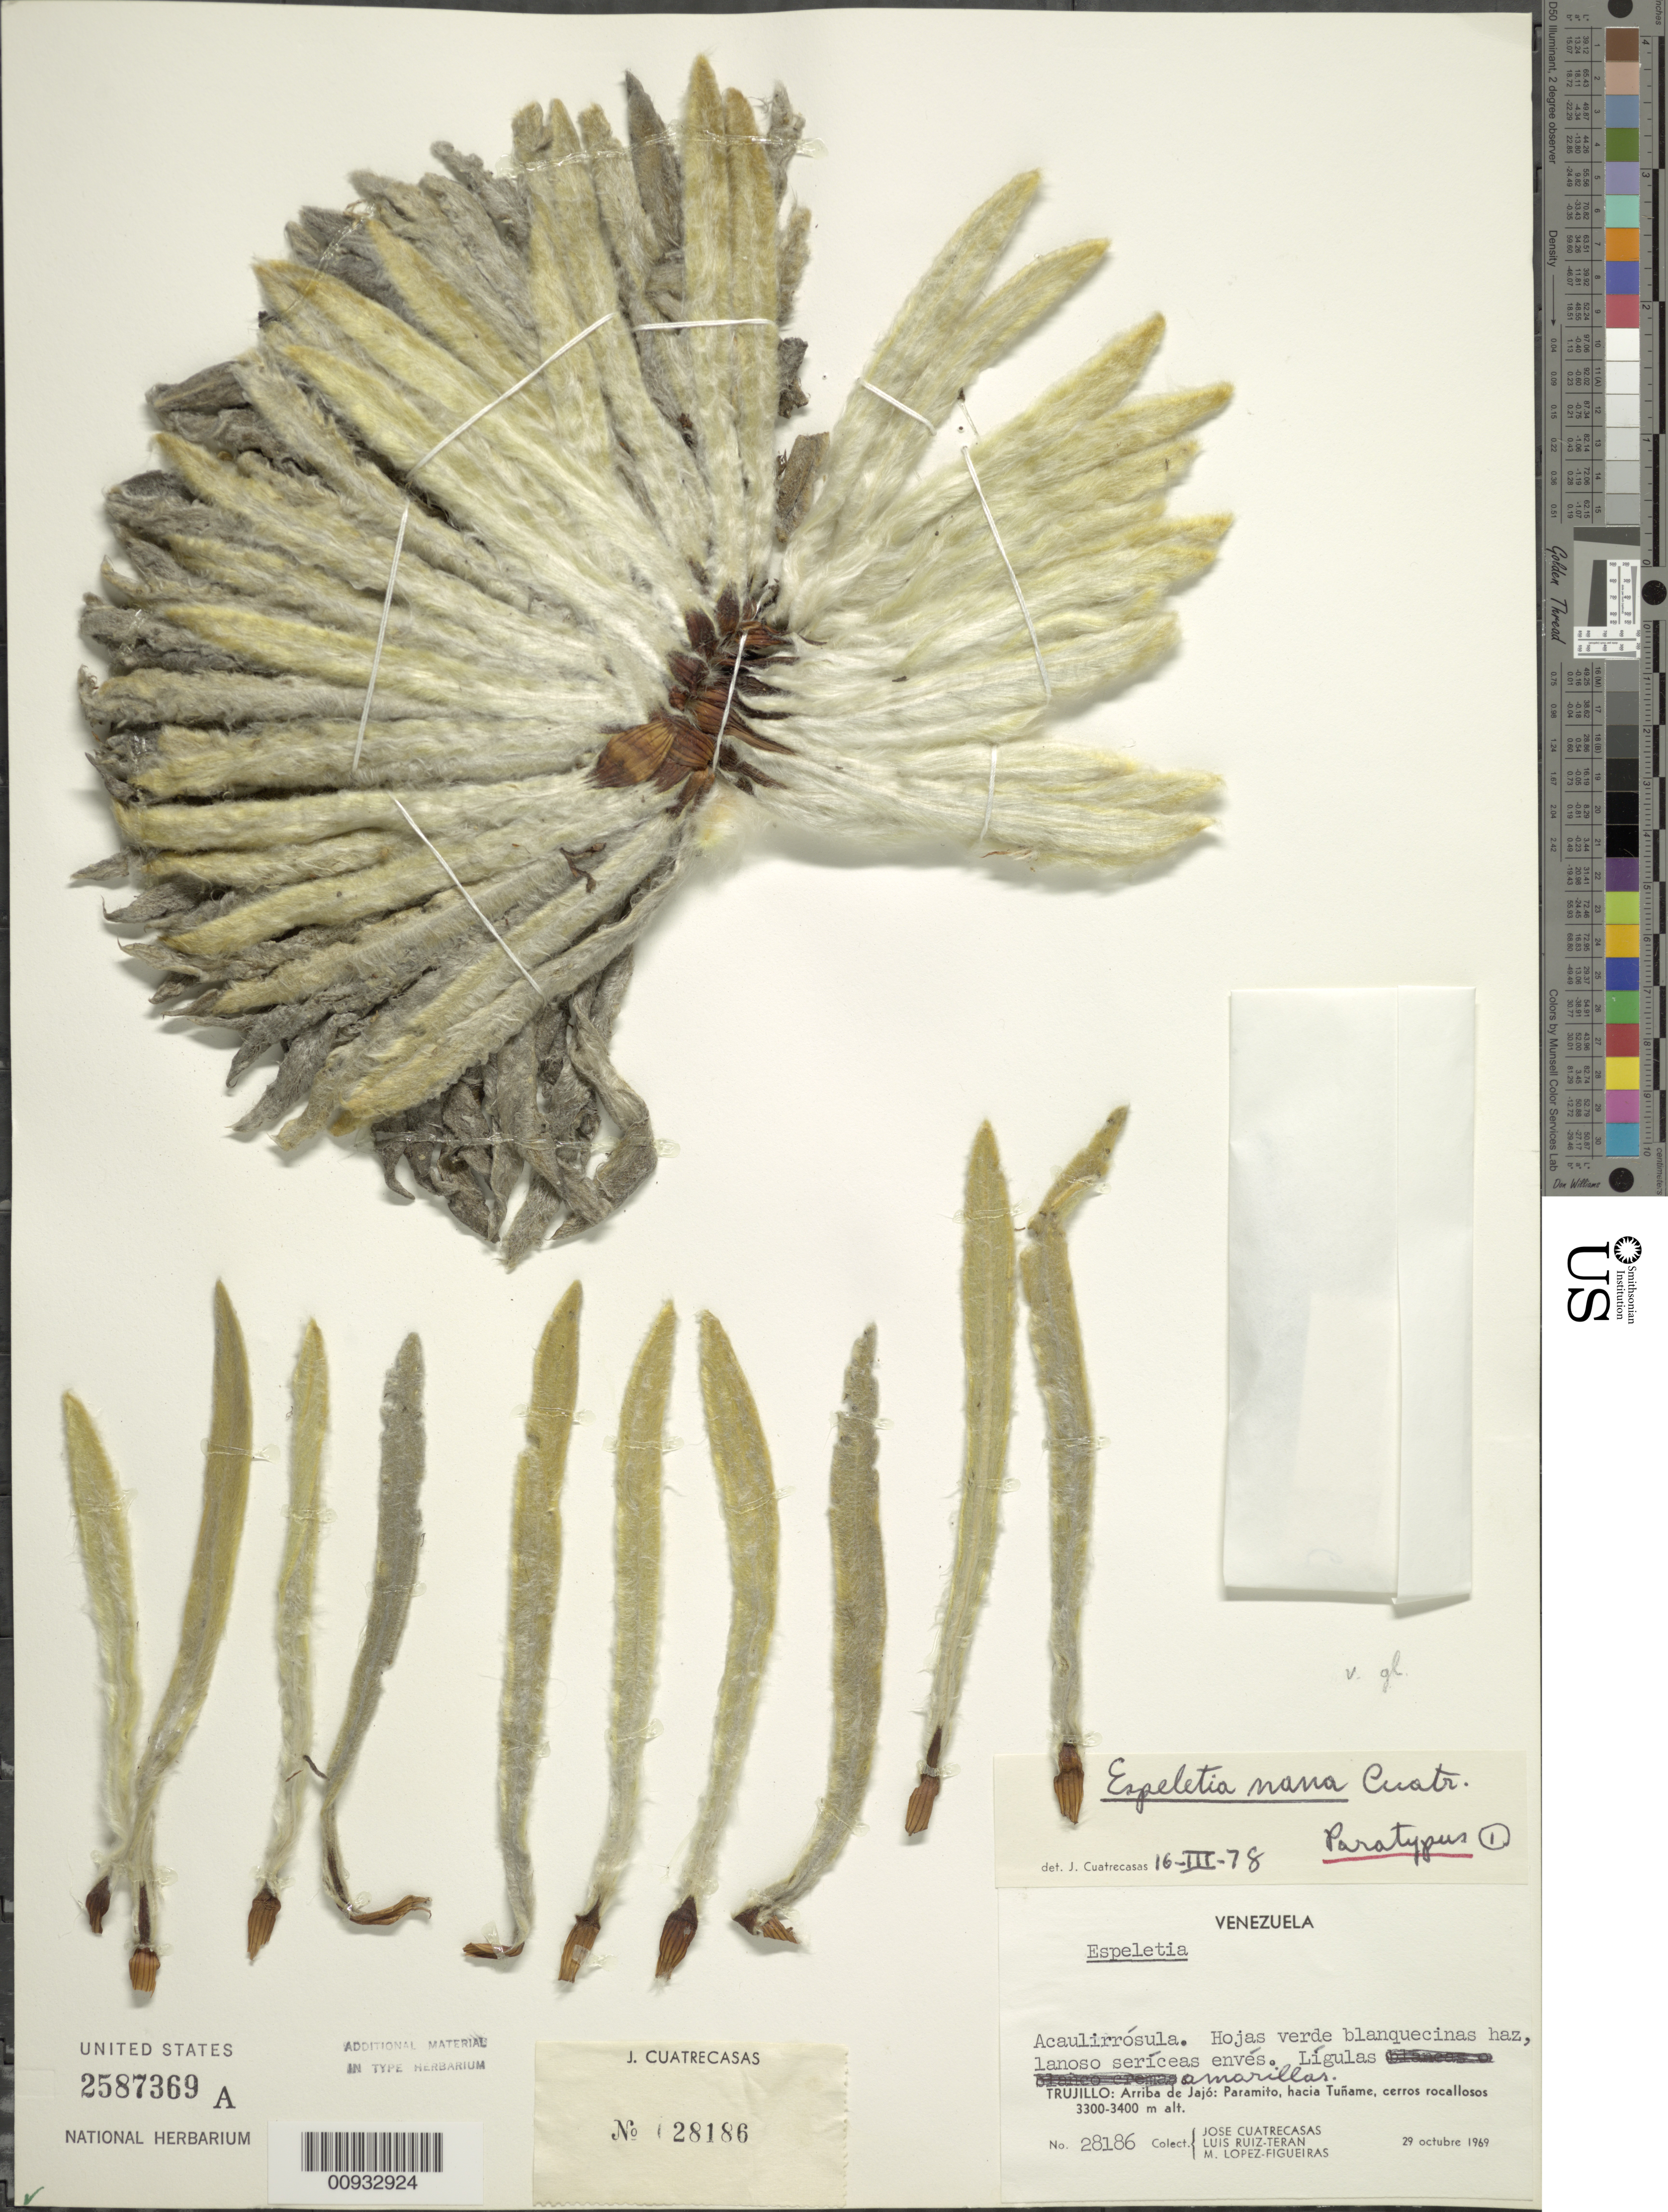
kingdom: Plantae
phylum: Tracheophyta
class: Magnoliopsida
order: Asterales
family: Asteraceae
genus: Espeletia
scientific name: Espeletia nana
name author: Cuatrec.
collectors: J. Cuatrecasas, L. Teran & M. López Figueiras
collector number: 28186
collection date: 1969-10-29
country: Venezuela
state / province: Trujillo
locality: Arriba de Jajo, Paramito, hacia Tuname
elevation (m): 3300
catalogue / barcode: US 2587369A